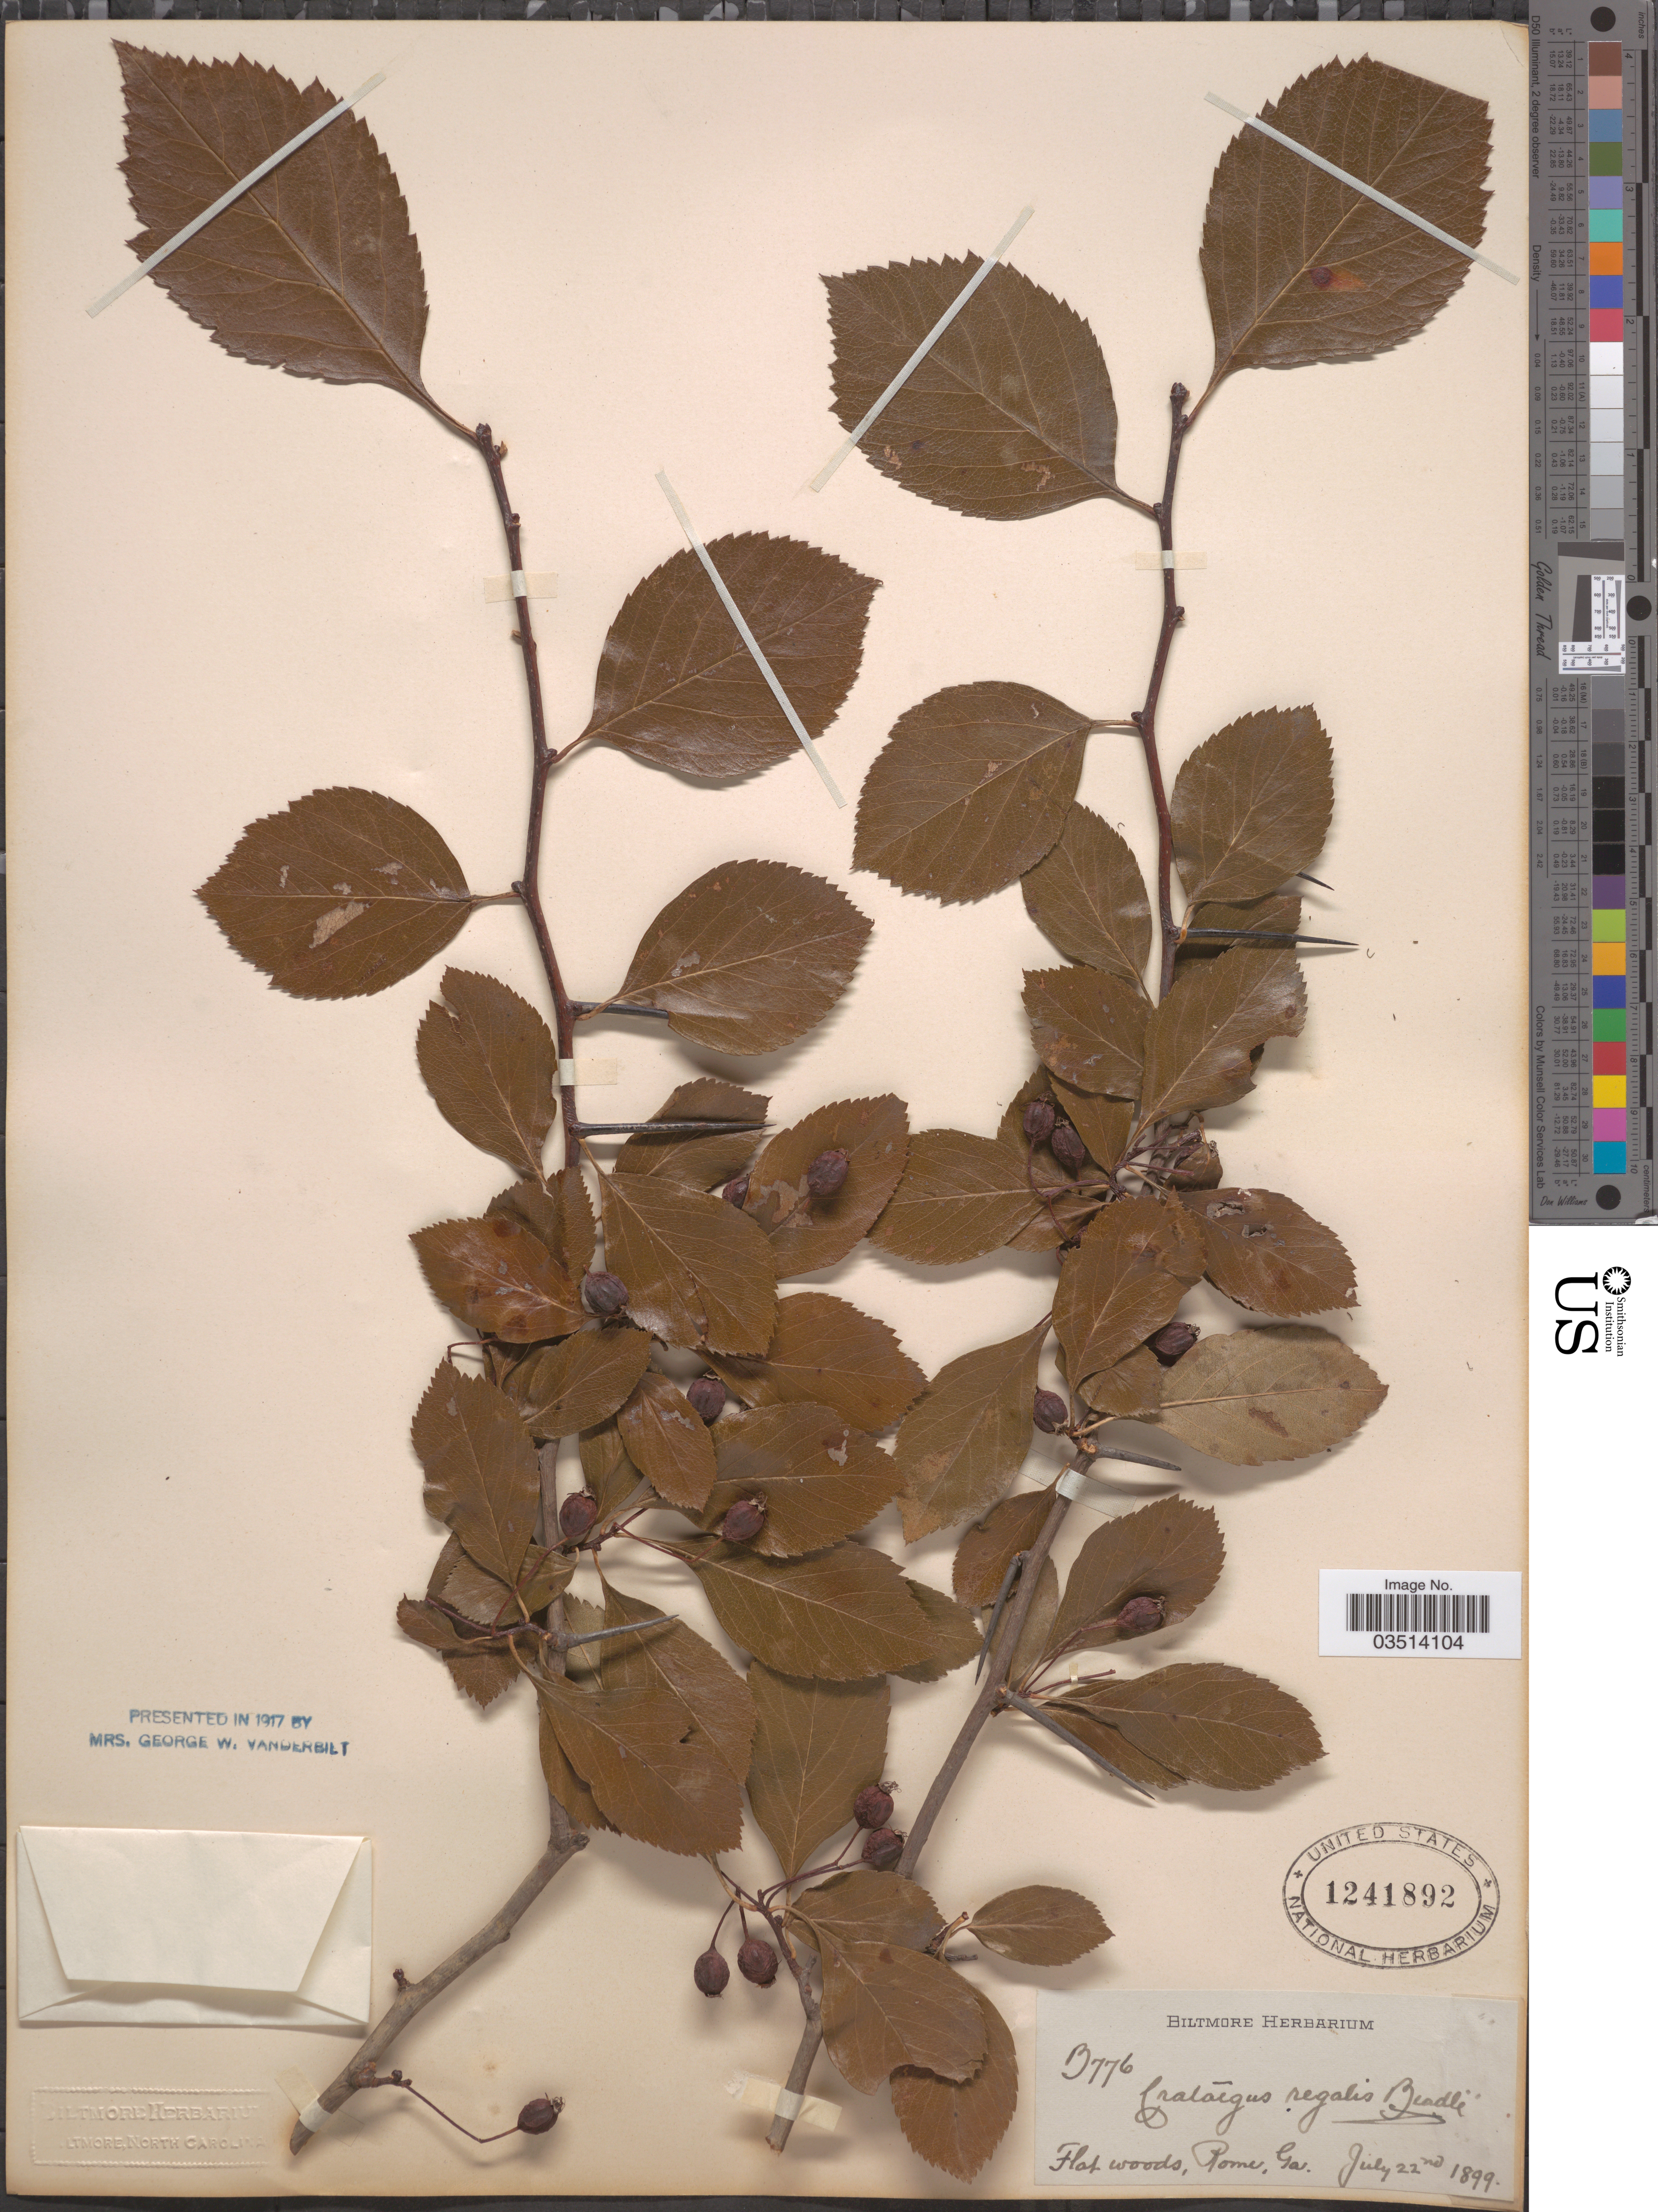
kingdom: Plantae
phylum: Tracheophyta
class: Magnoliopsida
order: Rosales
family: Rosaceae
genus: Crataegus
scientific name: Crataegus crus-galli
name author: L.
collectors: ex herb. Biltmore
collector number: B776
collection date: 1899-07-22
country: United States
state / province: Georgia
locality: Flat woods, Rome.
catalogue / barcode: US 1241892